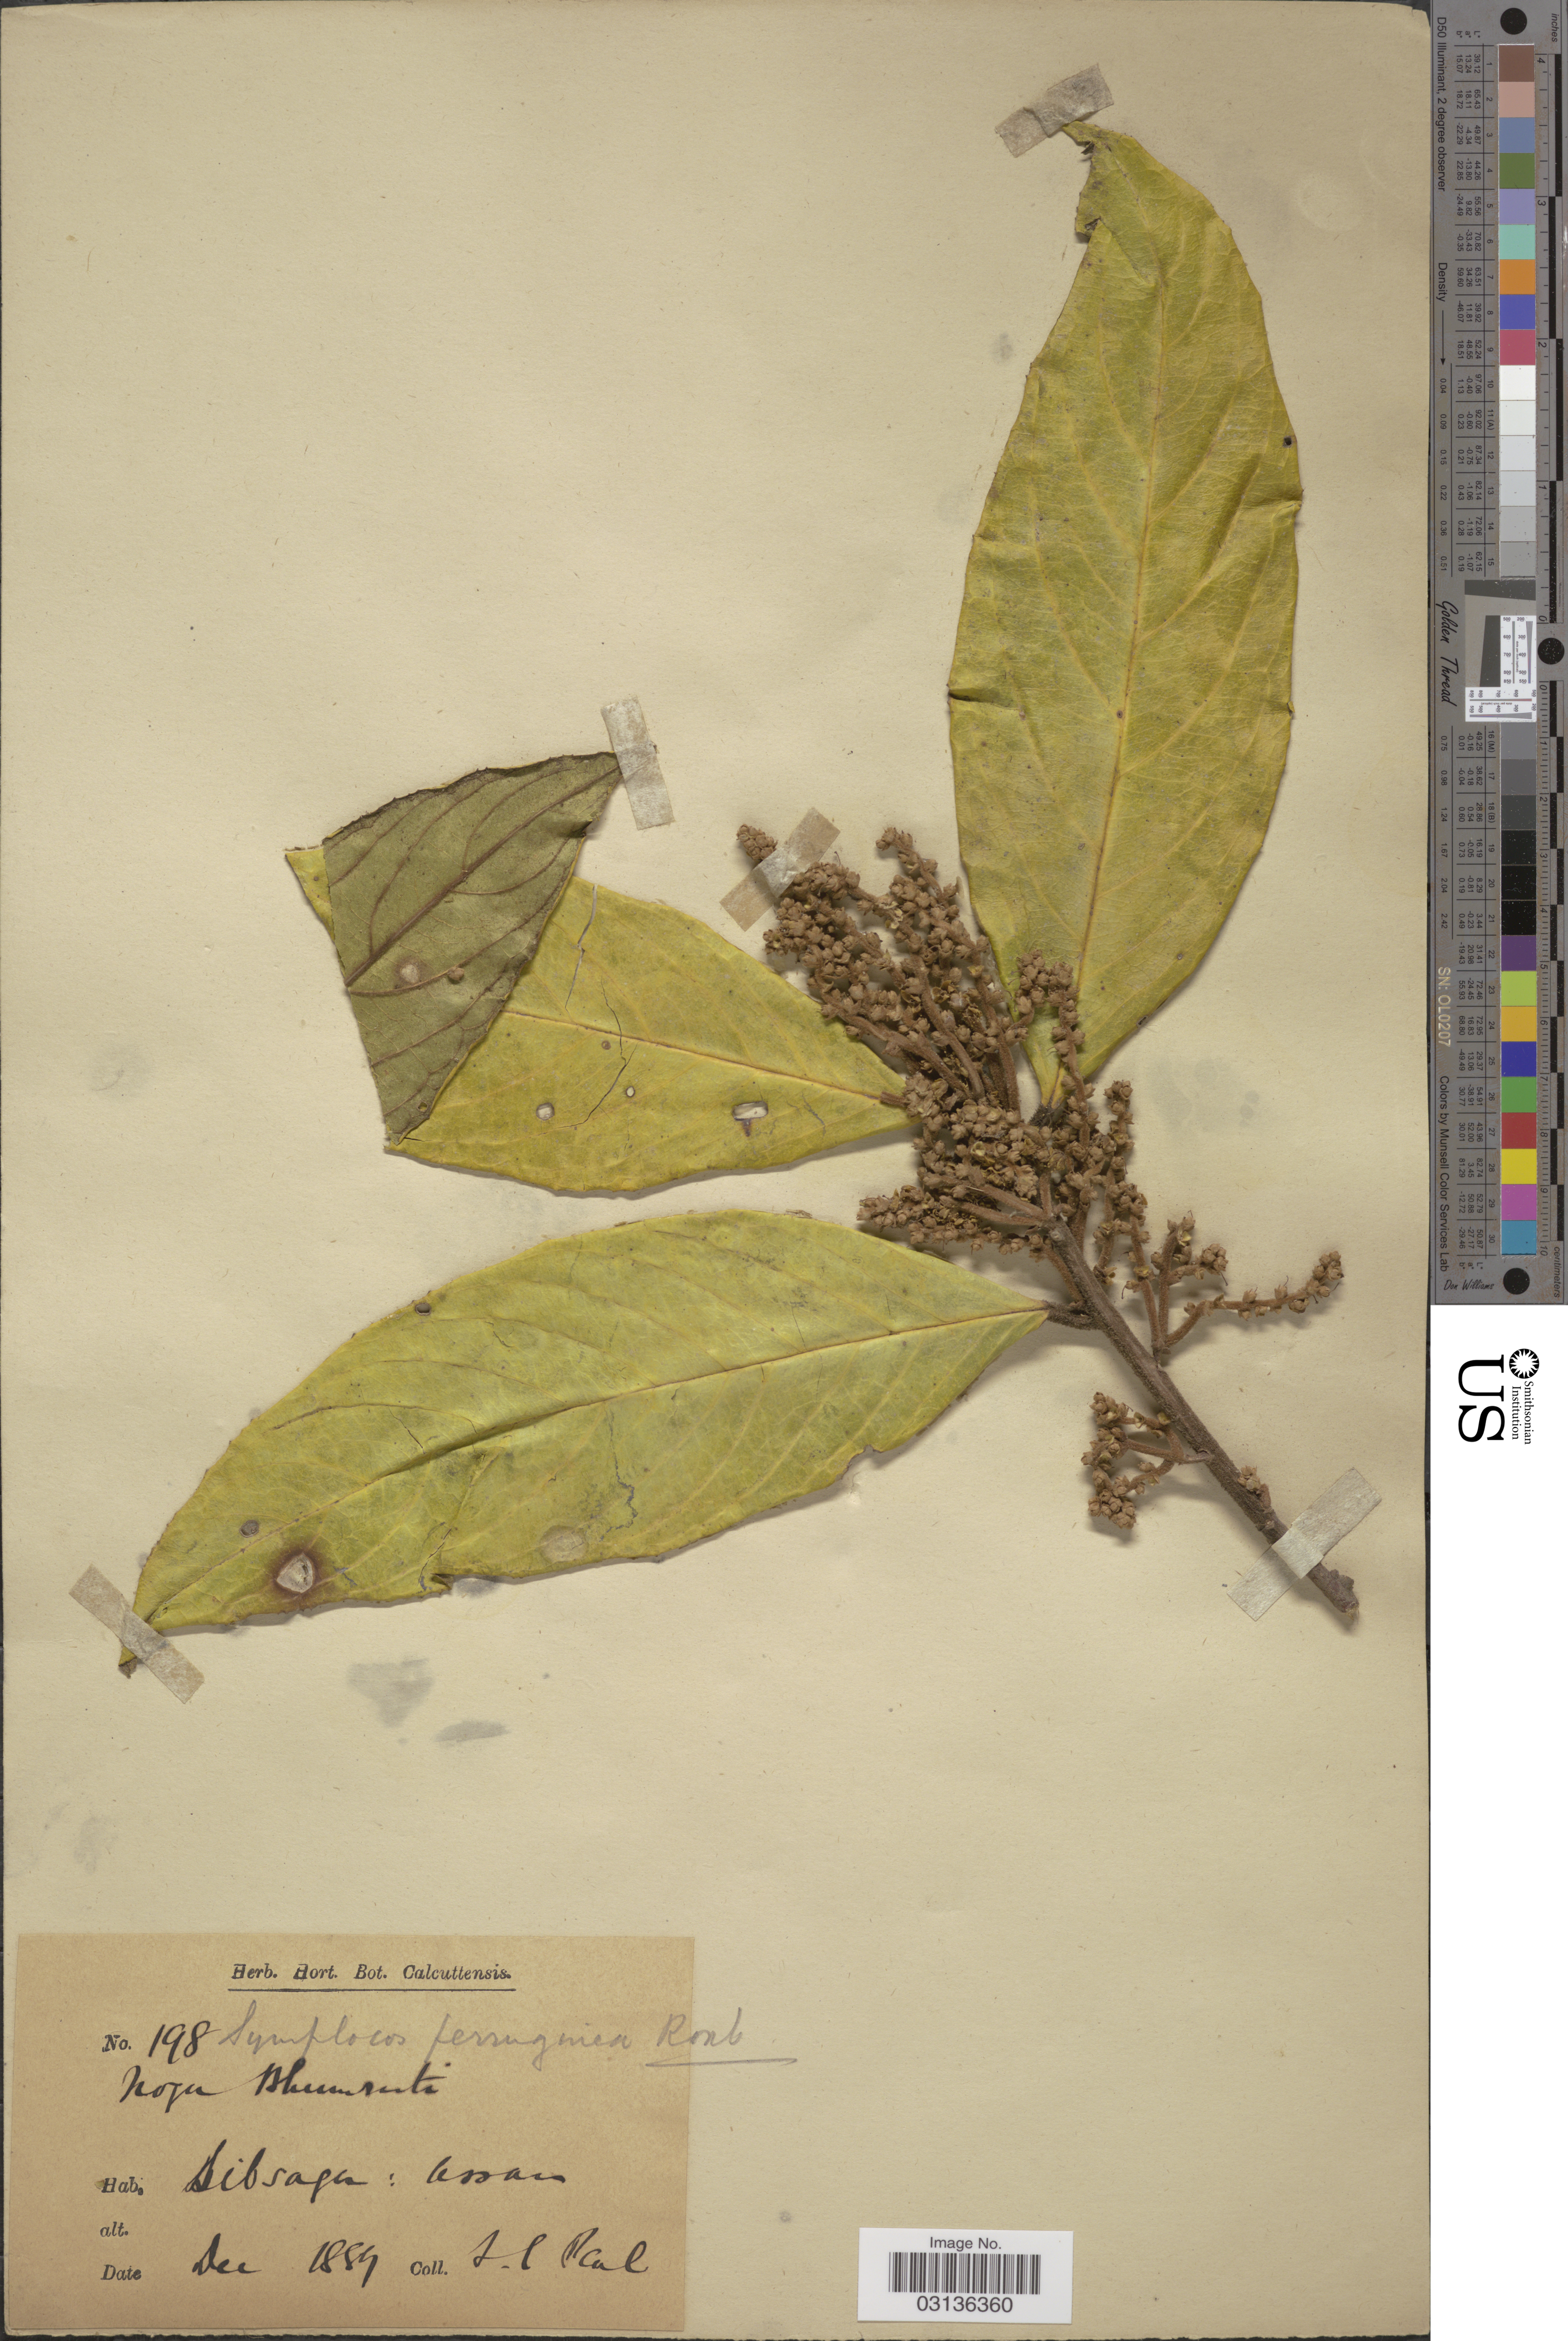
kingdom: Plantae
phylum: Tracheophyta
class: Magnoliopsida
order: Ericales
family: Symplocaceae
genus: Symplocos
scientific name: Symplocos cochinchinensis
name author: (Lour.) S. Moore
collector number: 198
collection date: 1889-12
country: India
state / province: Assam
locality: Sibsagar.